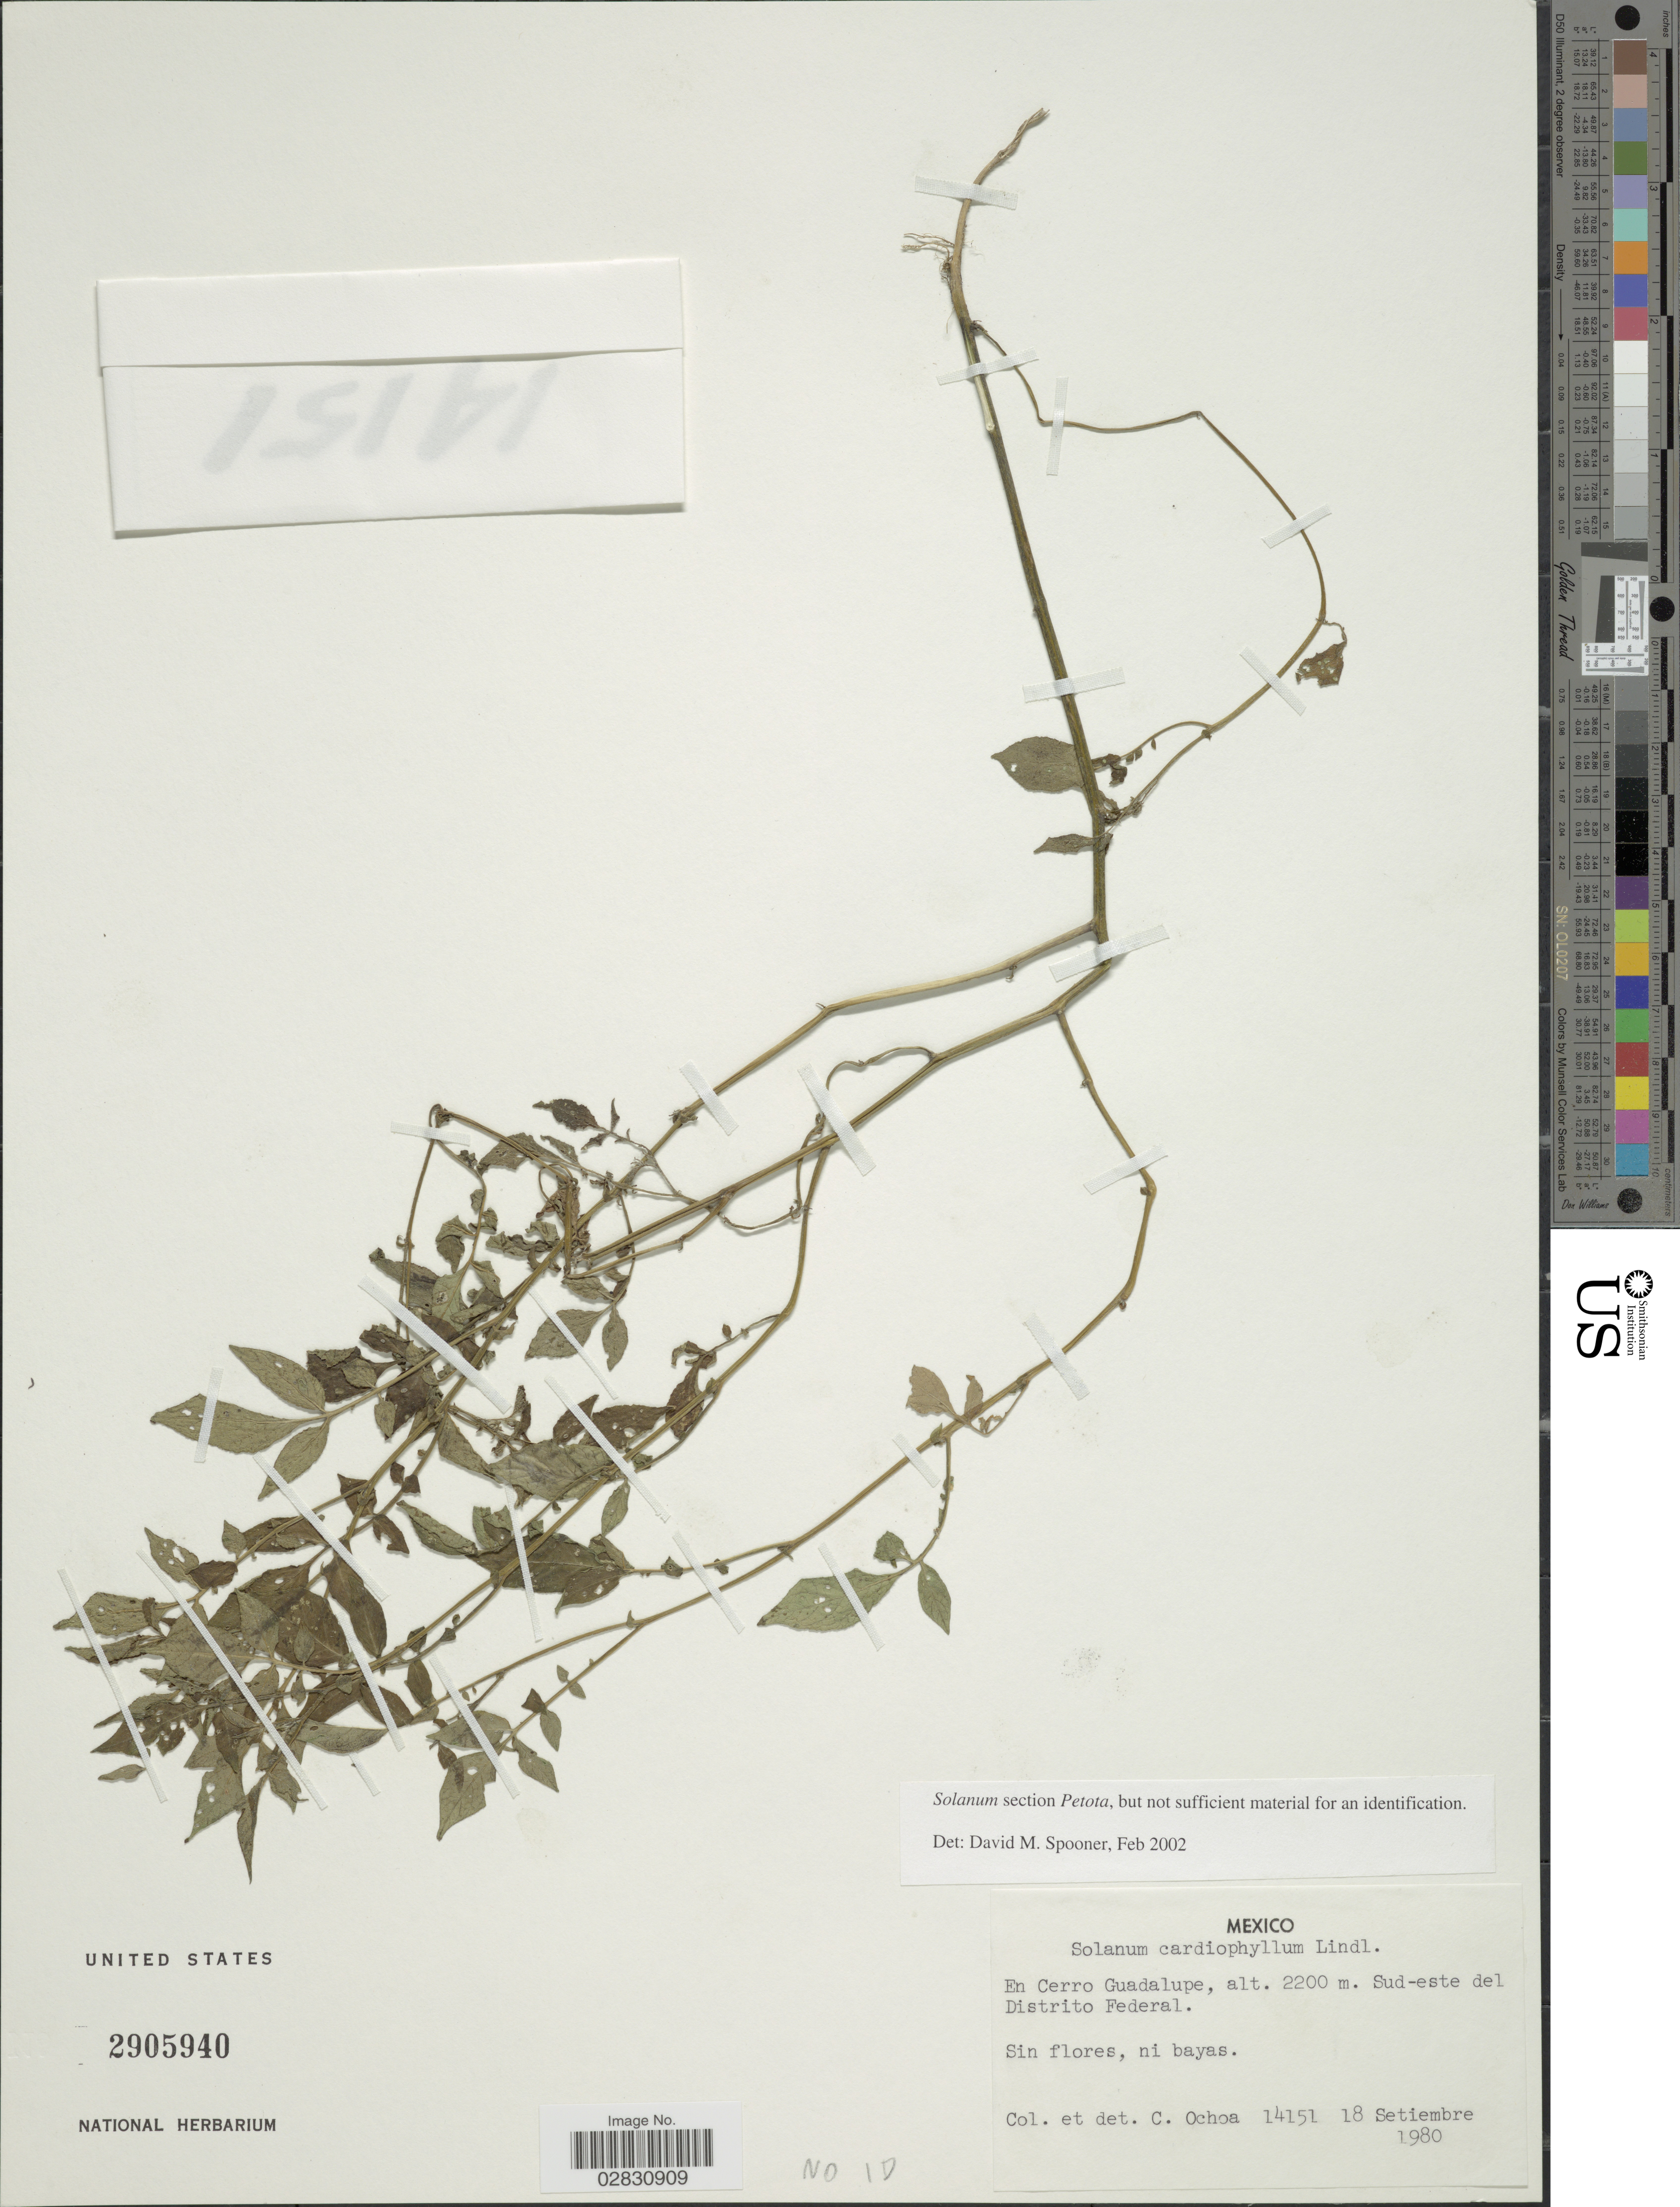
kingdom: Plantae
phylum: Tracheophyta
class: Magnoliopsida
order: Solanales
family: Solanaceae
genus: Solanum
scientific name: Solanum sp.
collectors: C. Ochoa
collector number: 14151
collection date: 1980-09-18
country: Mexico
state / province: Distrito Federal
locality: En Cerro Guadalupe, Sud-este del Distrito Federal.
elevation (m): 2200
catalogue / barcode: US 2905940